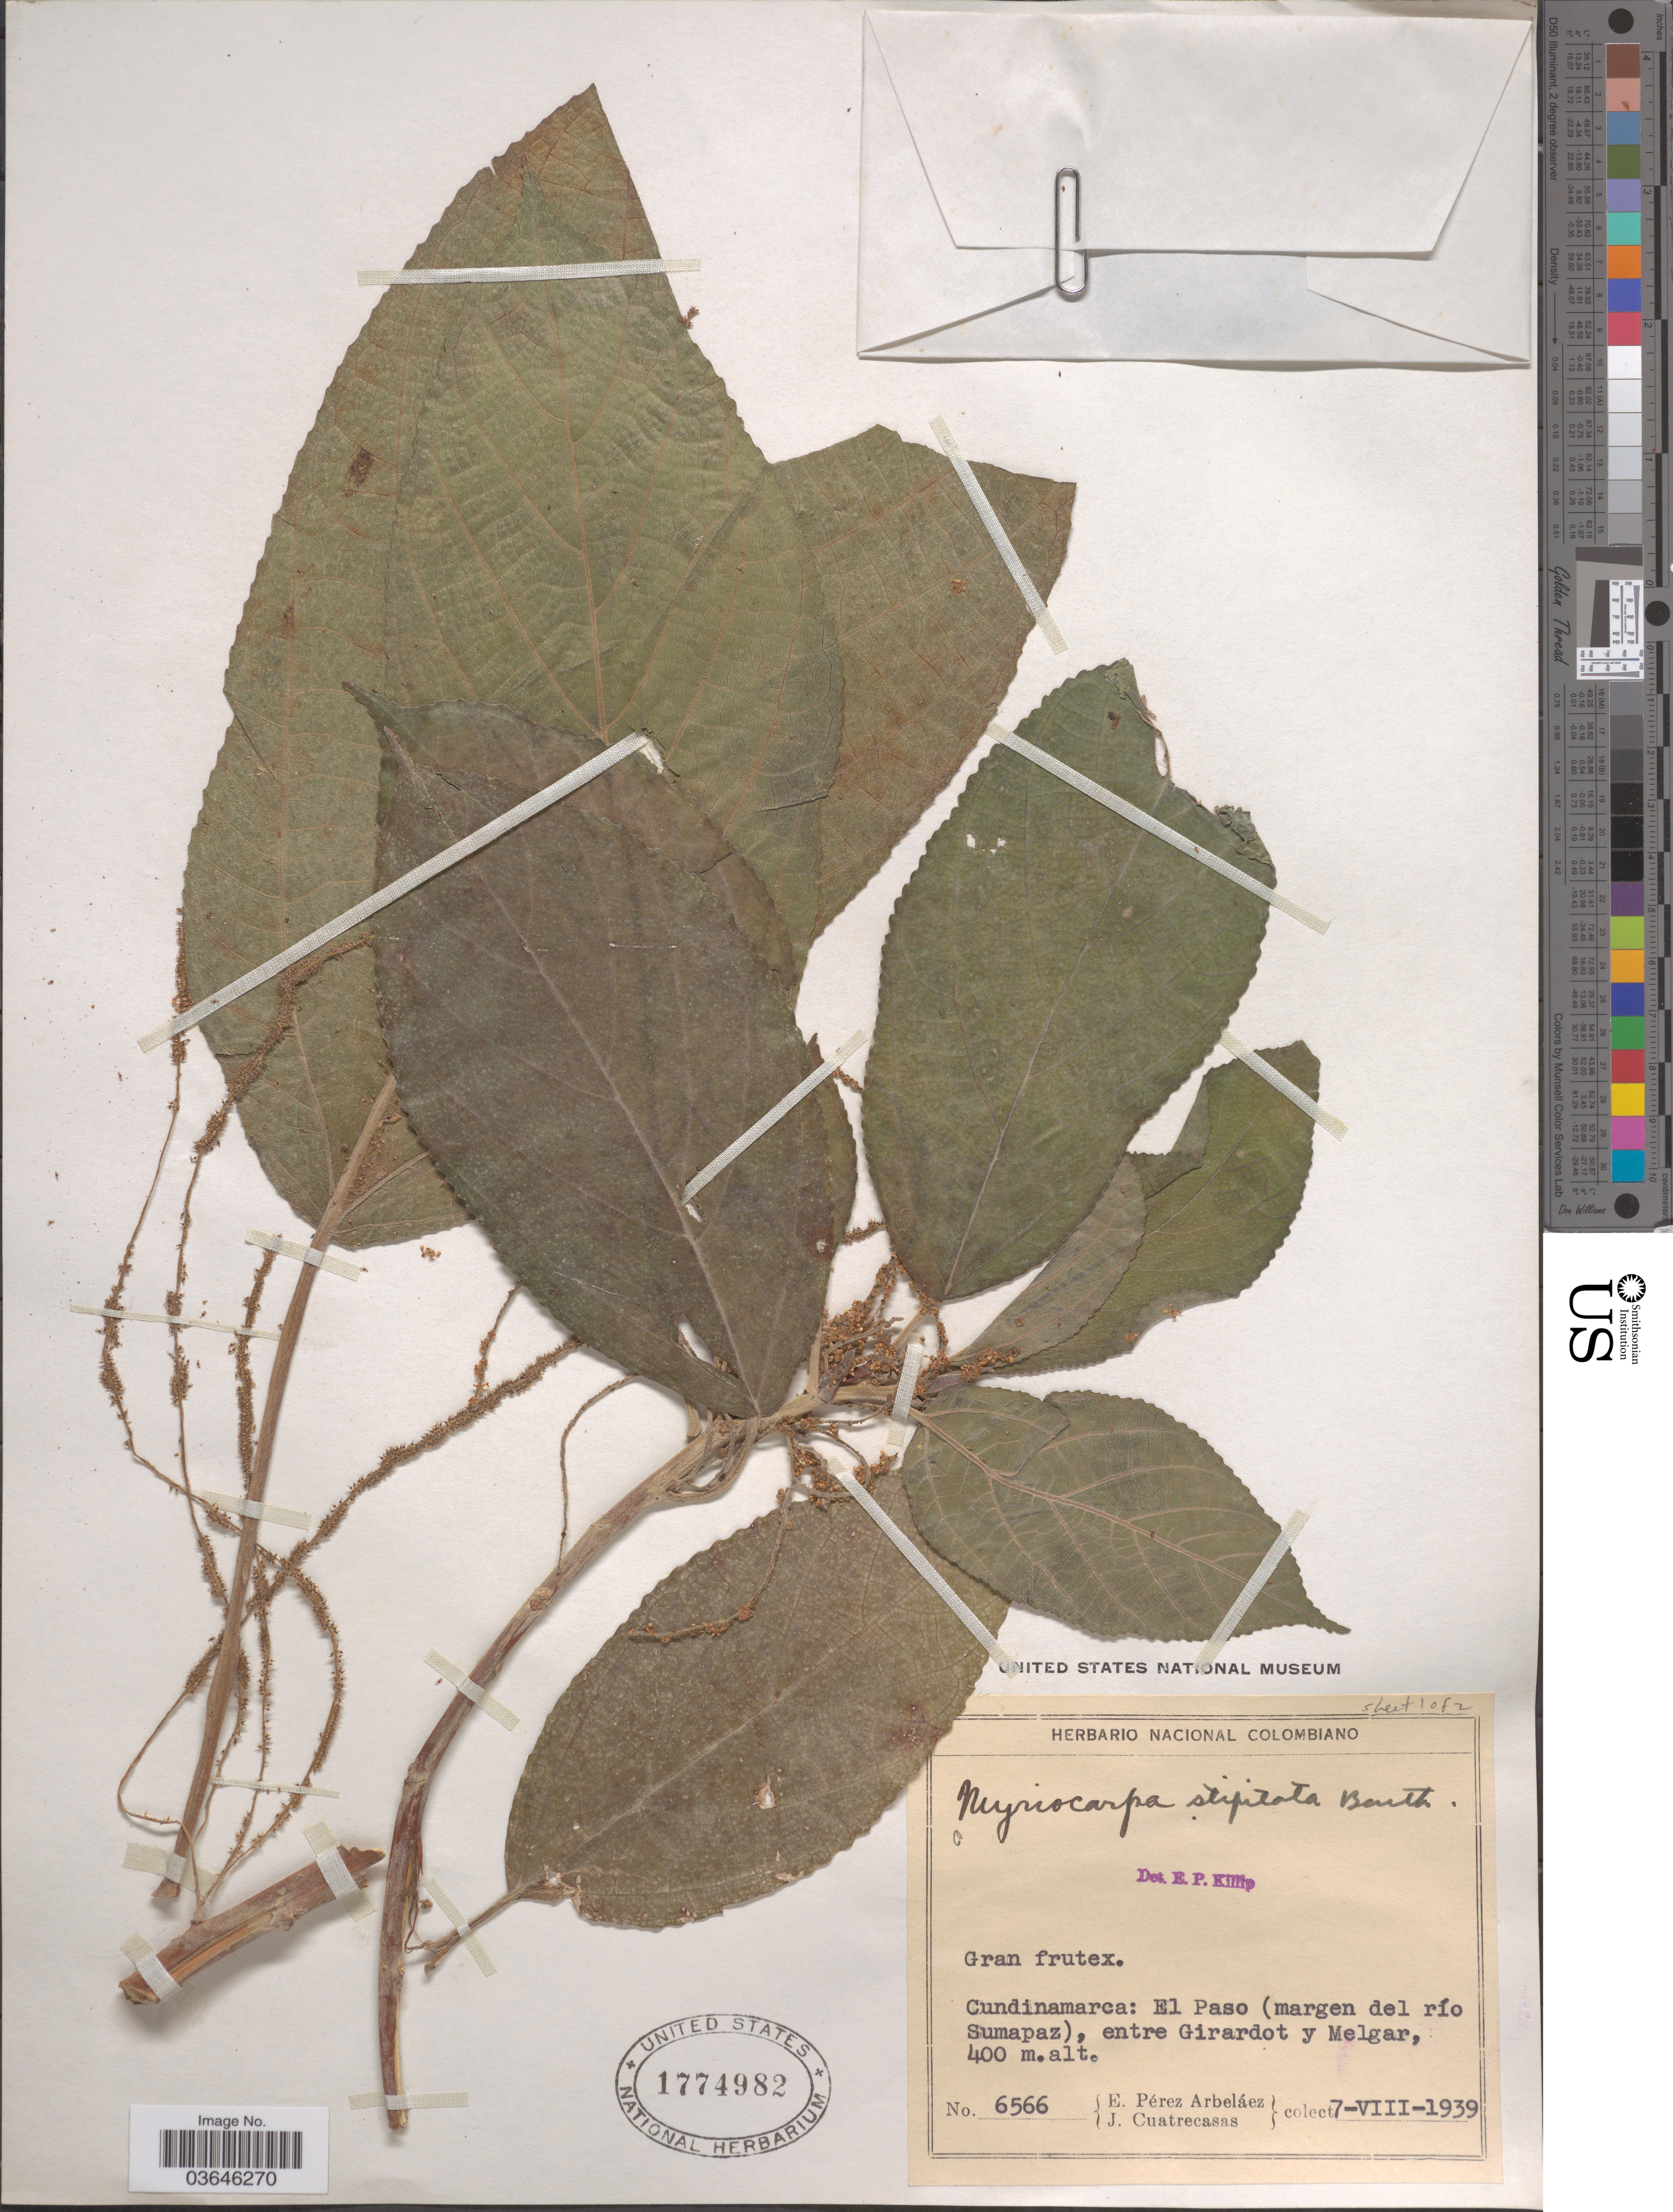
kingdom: Plantae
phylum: Tracheophyta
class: Magnoliopsida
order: Rosales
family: Urticaceae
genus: Myriocarpa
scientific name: Myriocarpa stipitata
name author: Benth.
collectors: E. Pérez Arbeláez & J. Cuatrecasas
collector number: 6566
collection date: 1939-08-07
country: Colombia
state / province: Cundinamarca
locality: El Paso (margen del río Sumapaz), entre Girardot y Melgar.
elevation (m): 400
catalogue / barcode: US 1774982